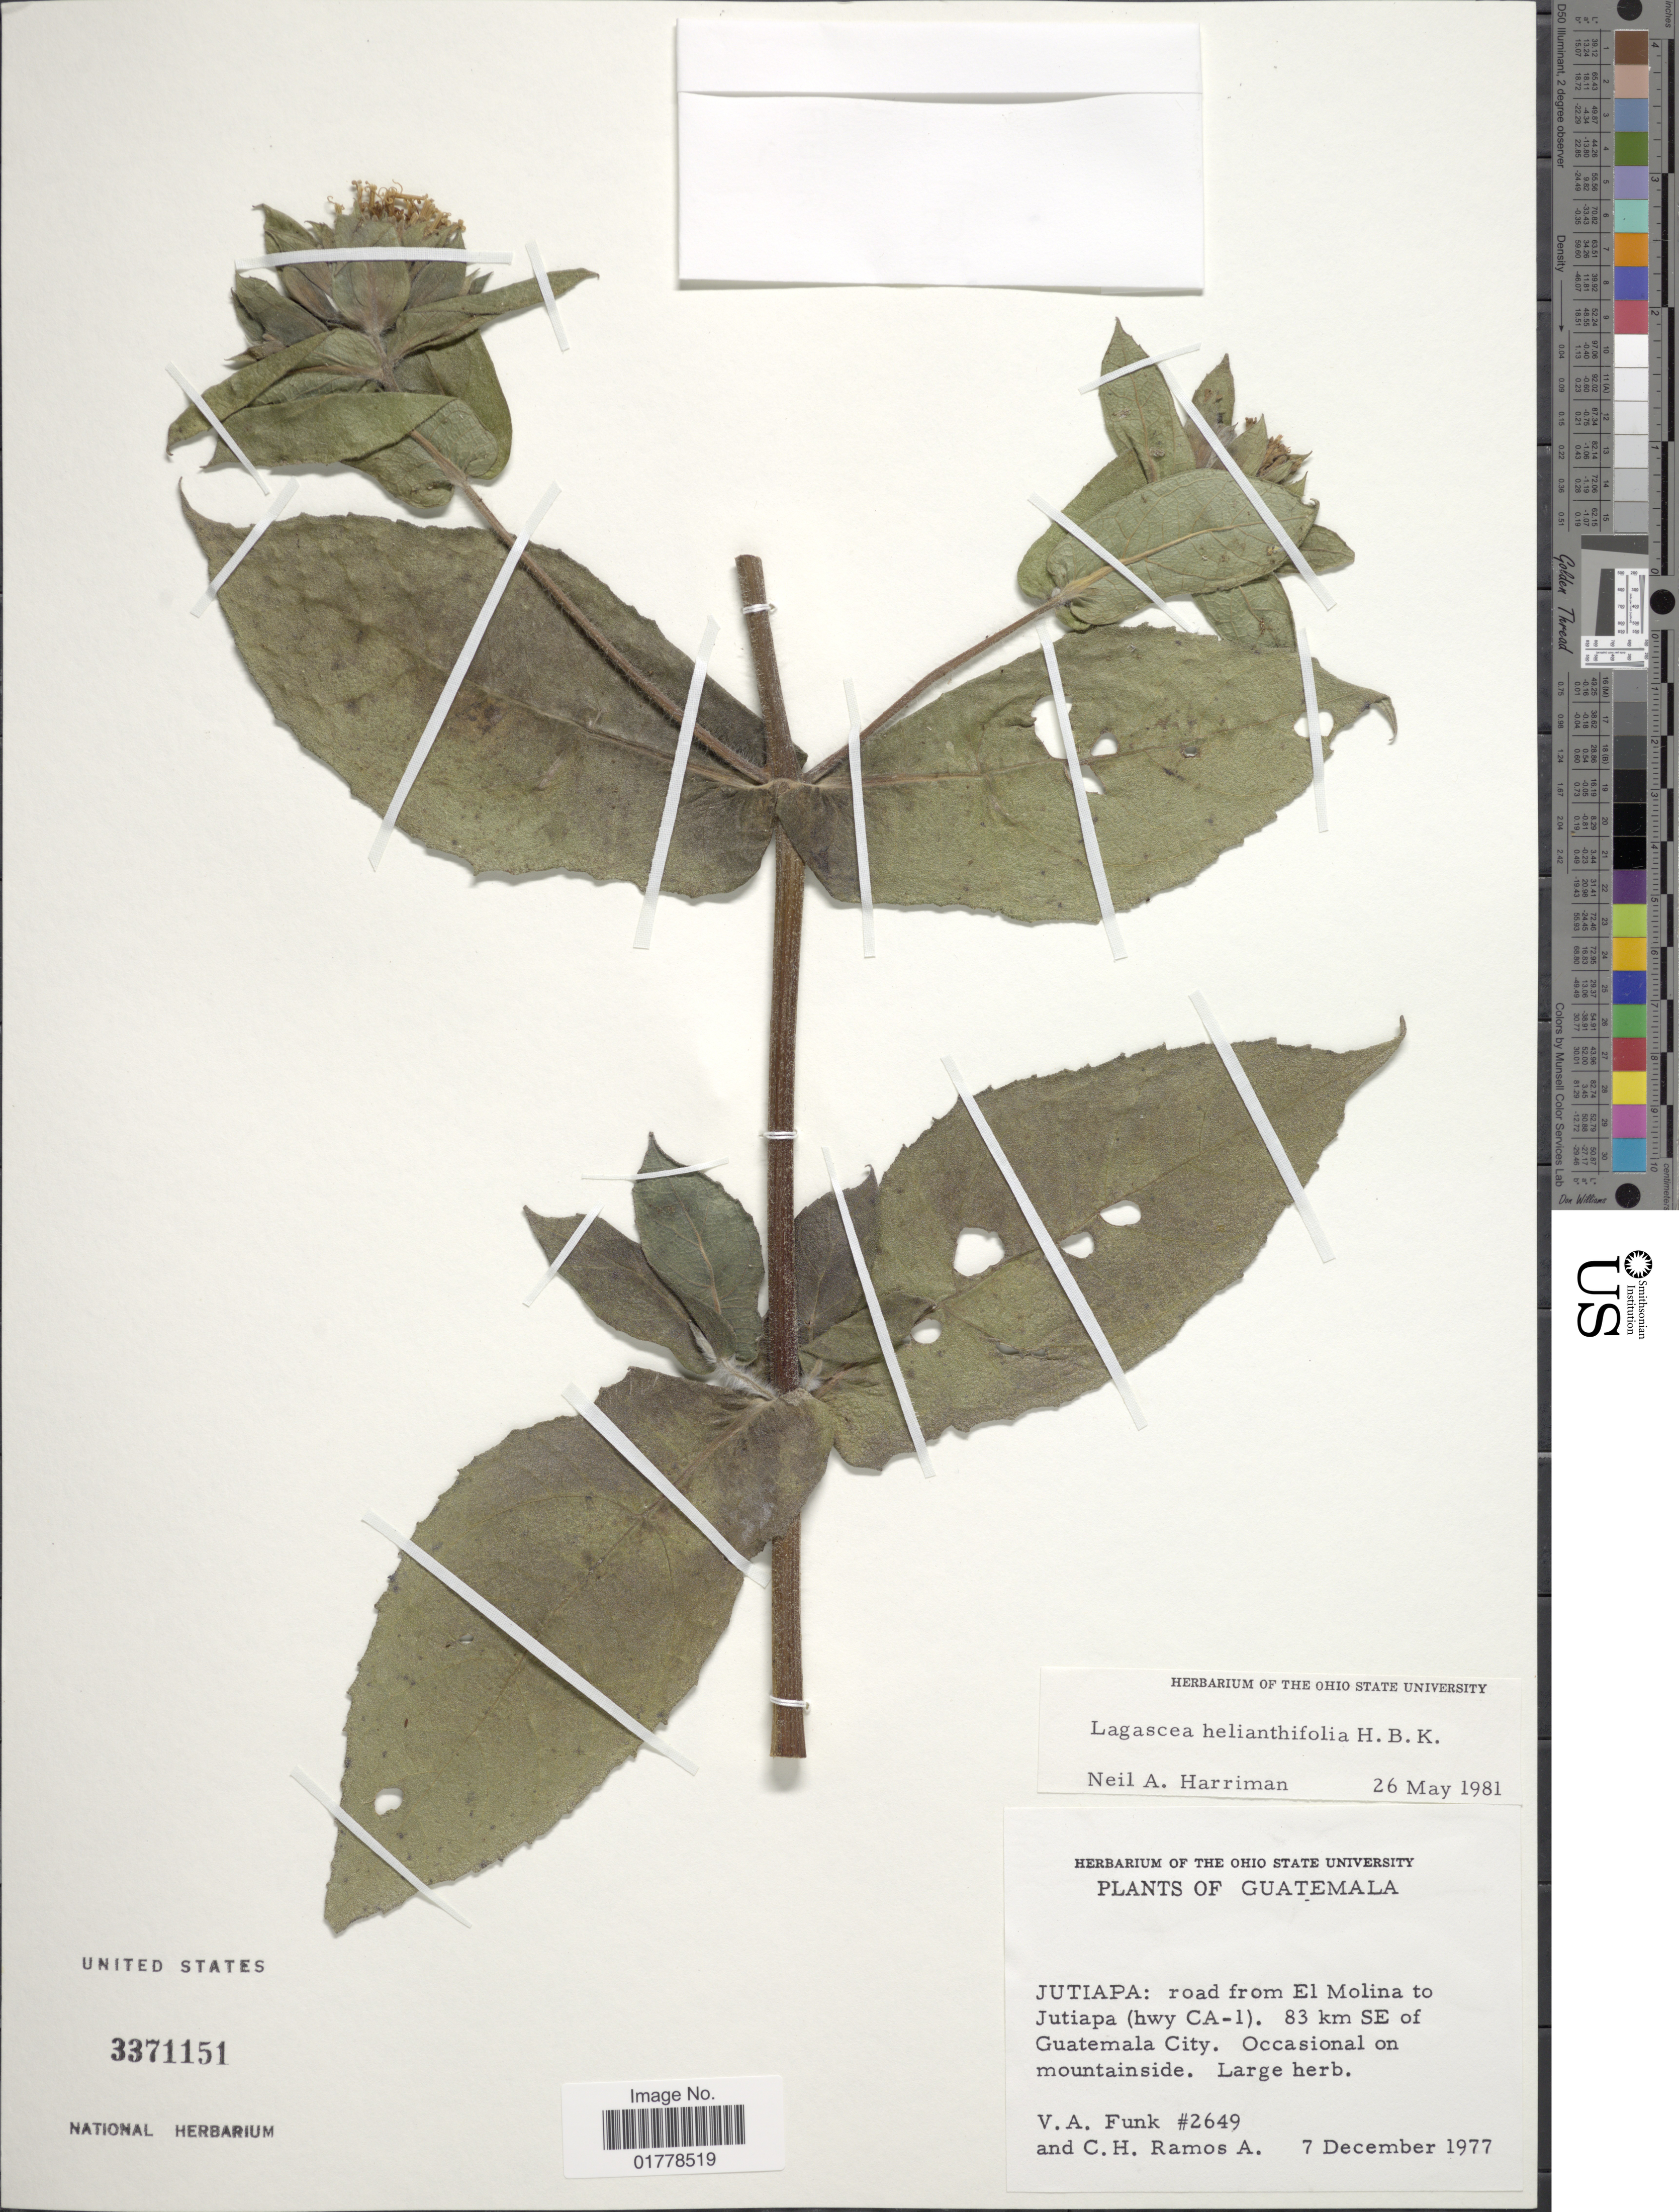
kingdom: Plantae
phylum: Tracheophyta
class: Magnoliopsida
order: Asterales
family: Asteraceae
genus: Lasianthaea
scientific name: Lasianthaea helianthoides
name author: Zucc. & DC.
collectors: V. Funk & C. H. Ramos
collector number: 2649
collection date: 1977-12-07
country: Guatemala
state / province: Jutiapa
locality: Jutiapa: road from El Molina to Jutiapa (hwy CA-1). 83 km SE of Guatemala City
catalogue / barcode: US 3371151